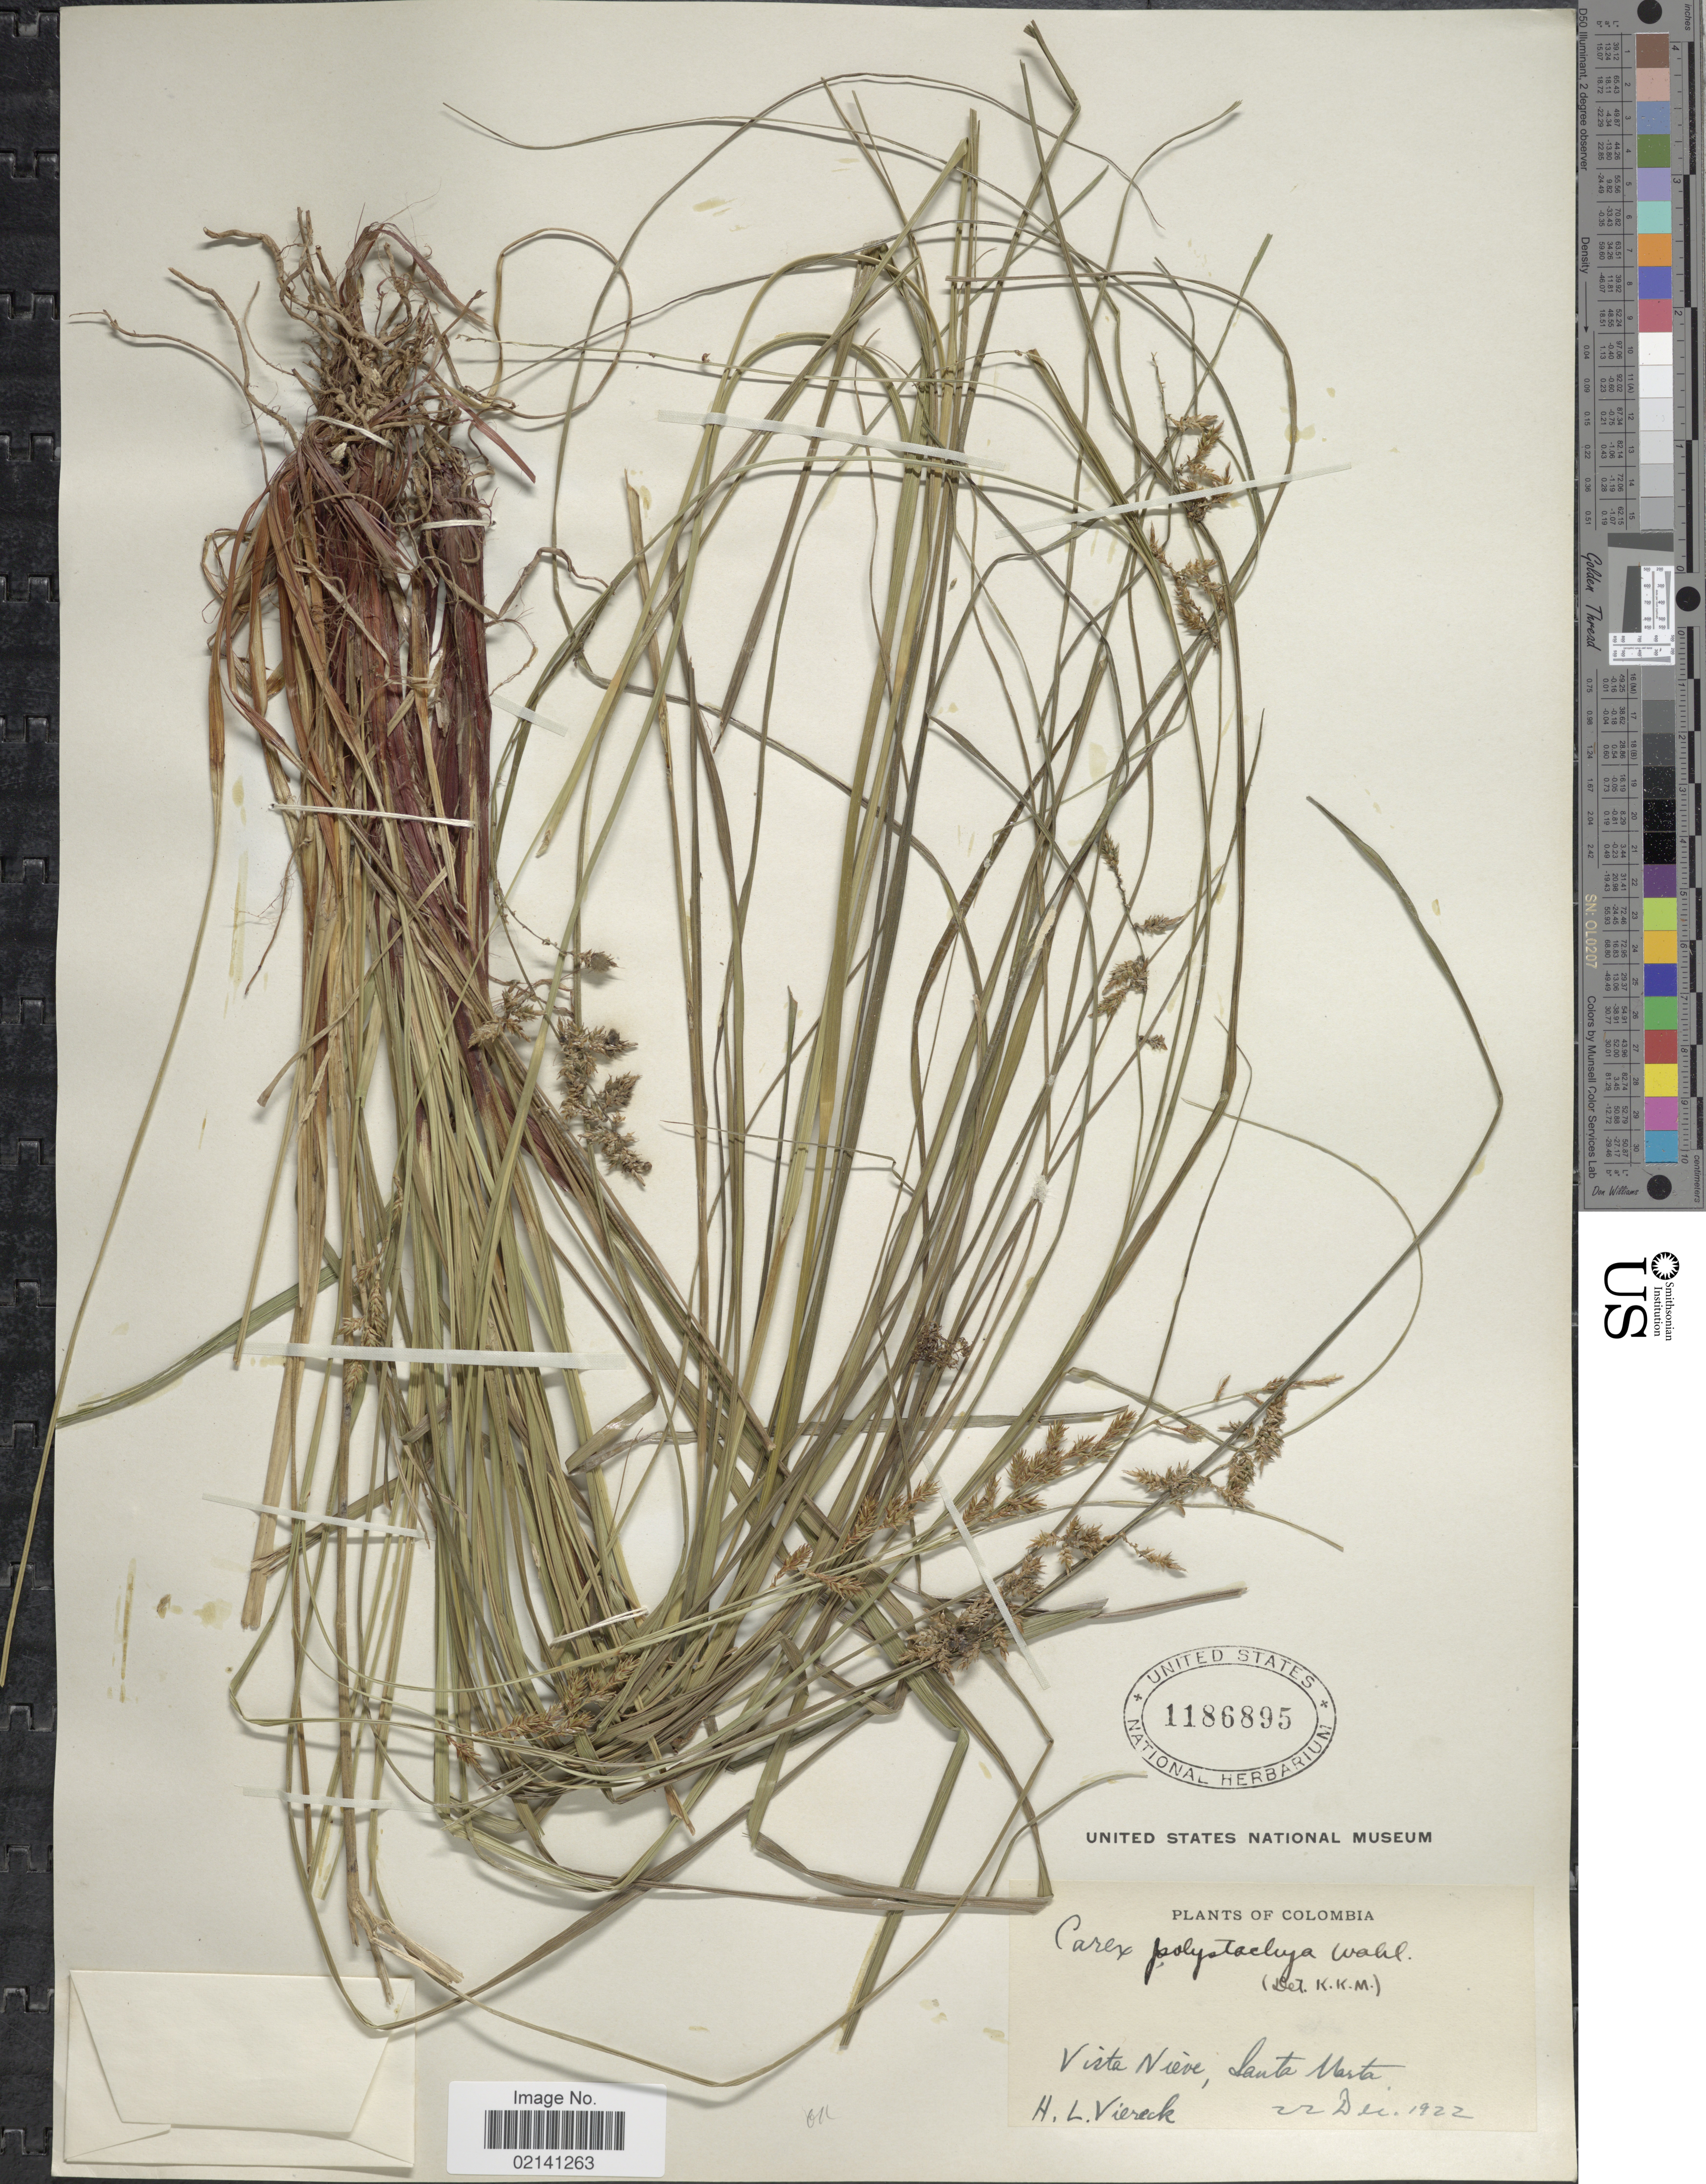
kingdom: Plantae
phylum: Tracheophyta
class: Liliopsida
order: Poales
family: Cyperaceae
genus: Carex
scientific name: Carex polystachya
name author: Sw. ex Wahlenb.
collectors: H. L. Viereck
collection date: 1922-12-22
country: Colombia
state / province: Magdalena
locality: Vista Nieve, Santa Marta.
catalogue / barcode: US 1186895